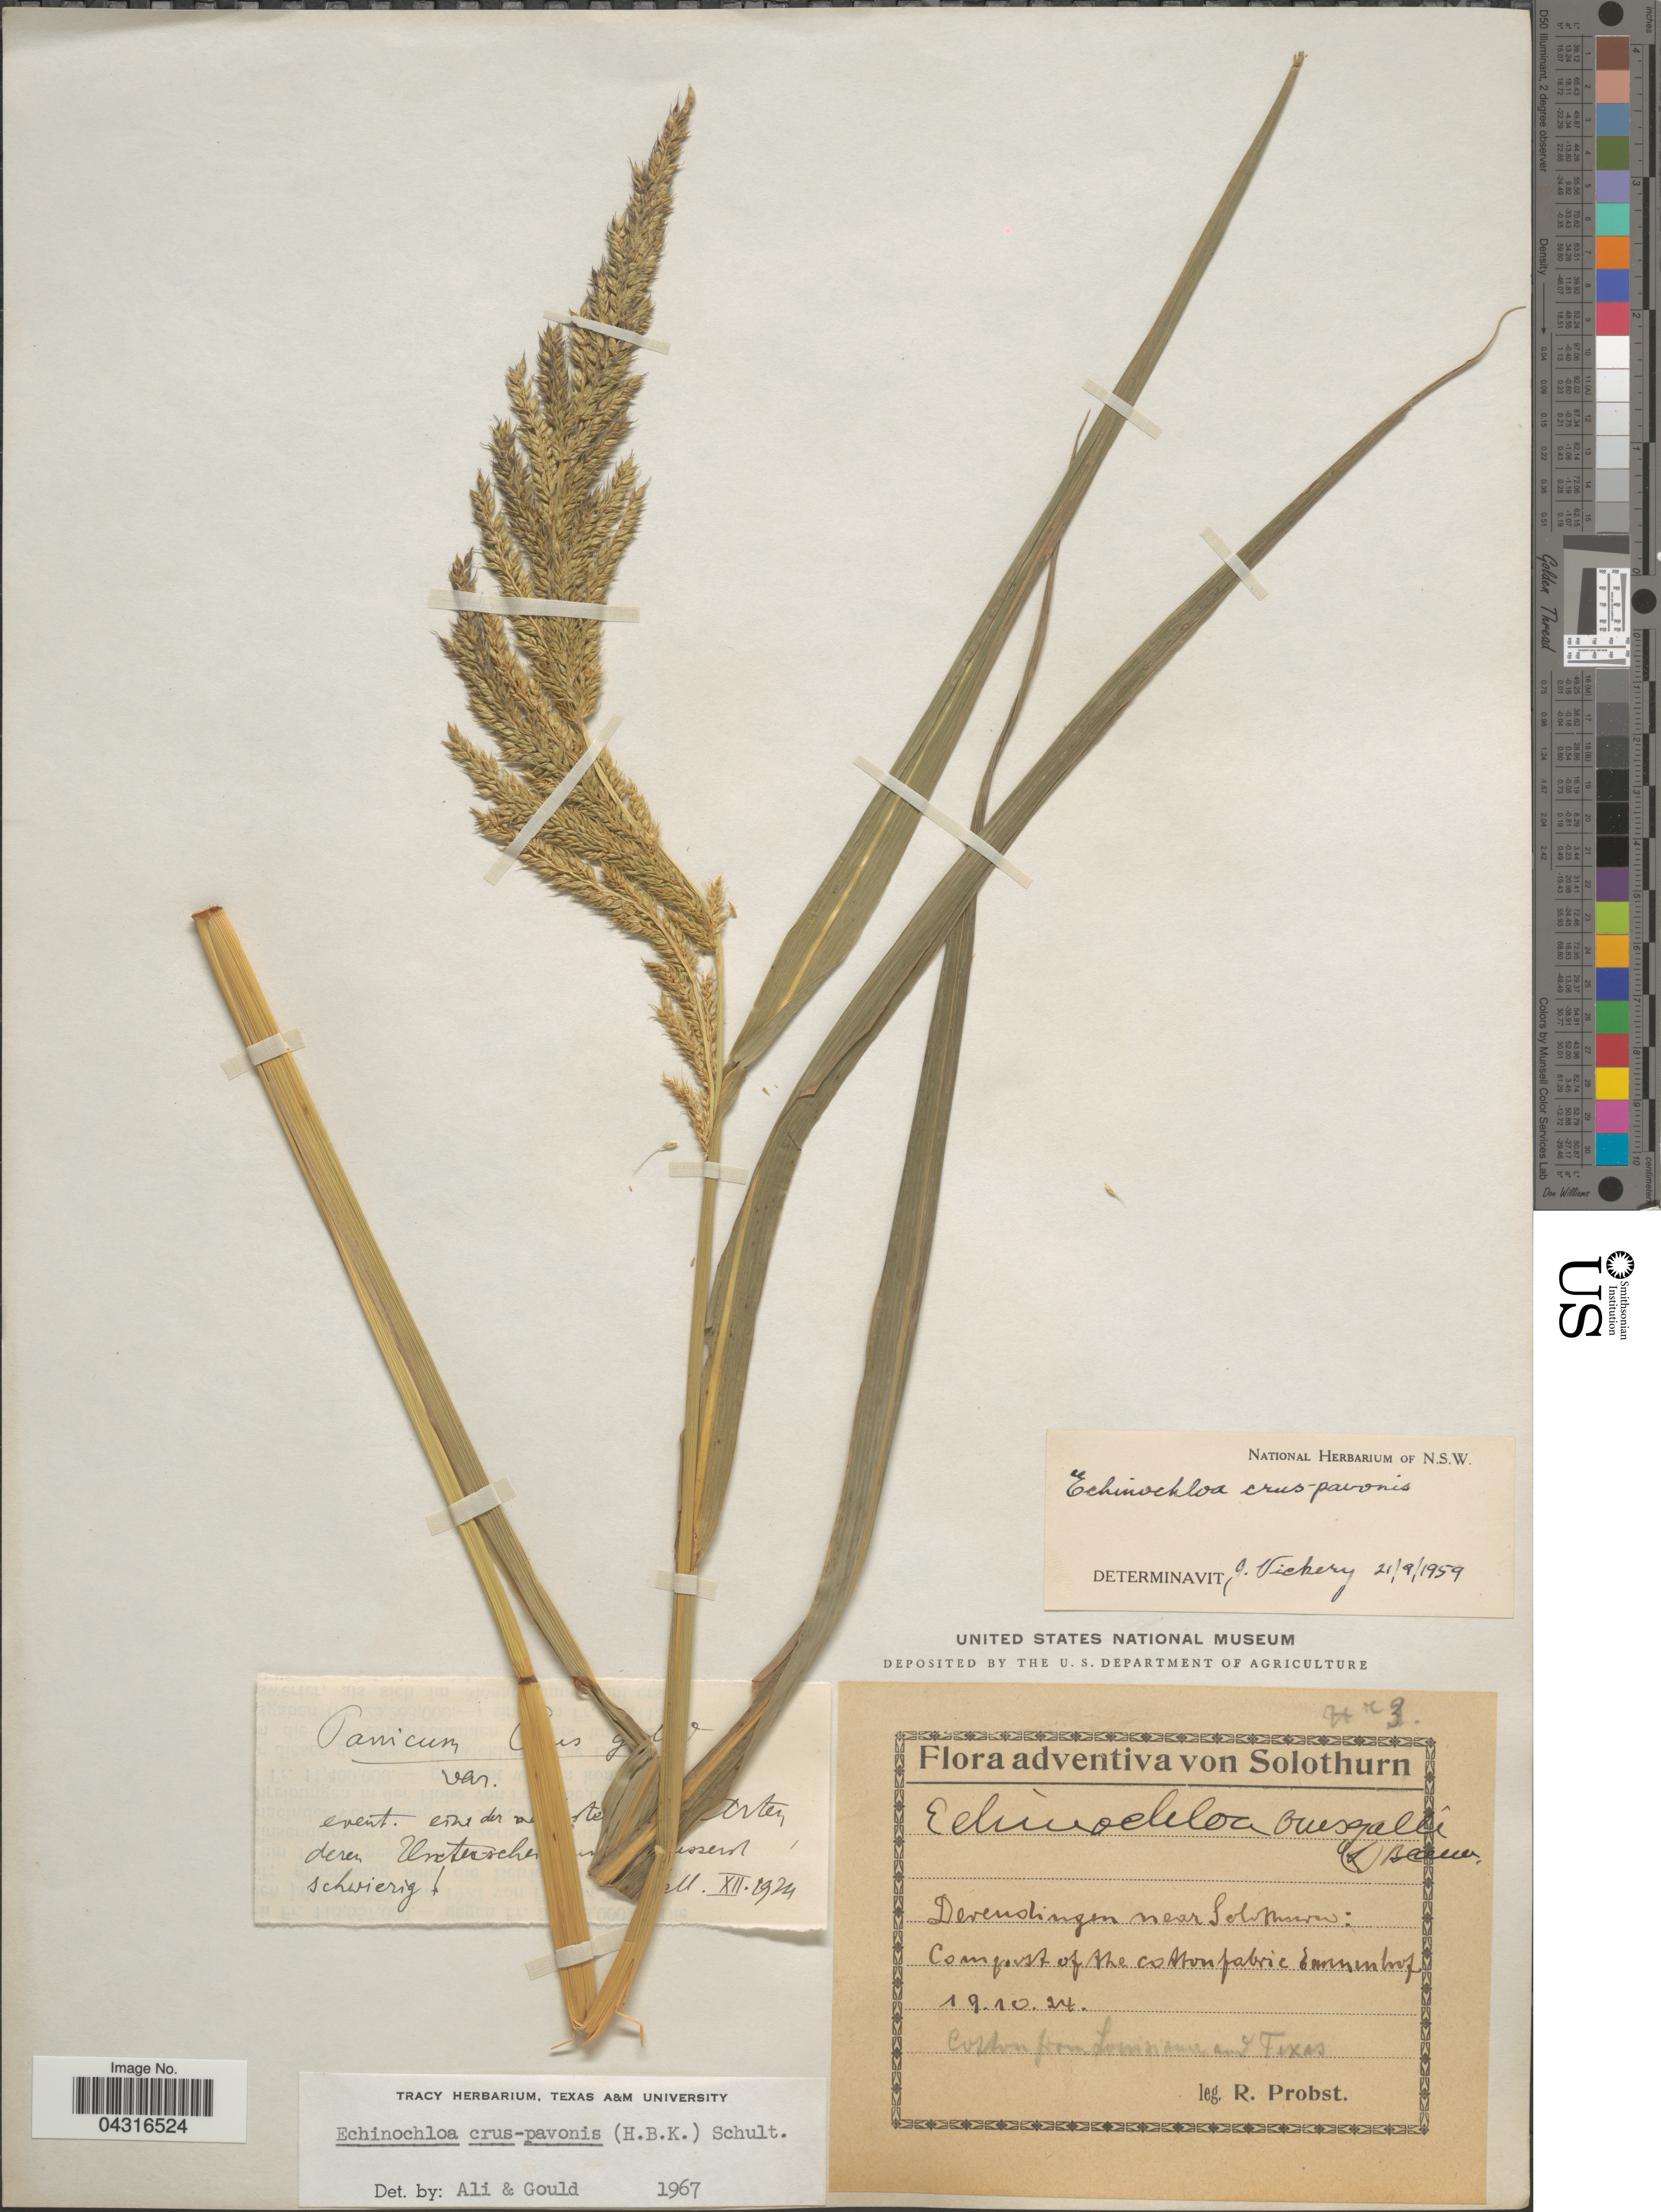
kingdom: Plantae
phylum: Tracheophyta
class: Liliopsida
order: Poales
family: Poaceae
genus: Echinochloa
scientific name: Echinochloa crus-pavonis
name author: (Kunth) Schult.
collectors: R. Probst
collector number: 3?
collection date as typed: Transcribed d/m/y: 19/10/24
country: Switzerland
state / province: Solothurn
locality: Derendingen near Solothurn.